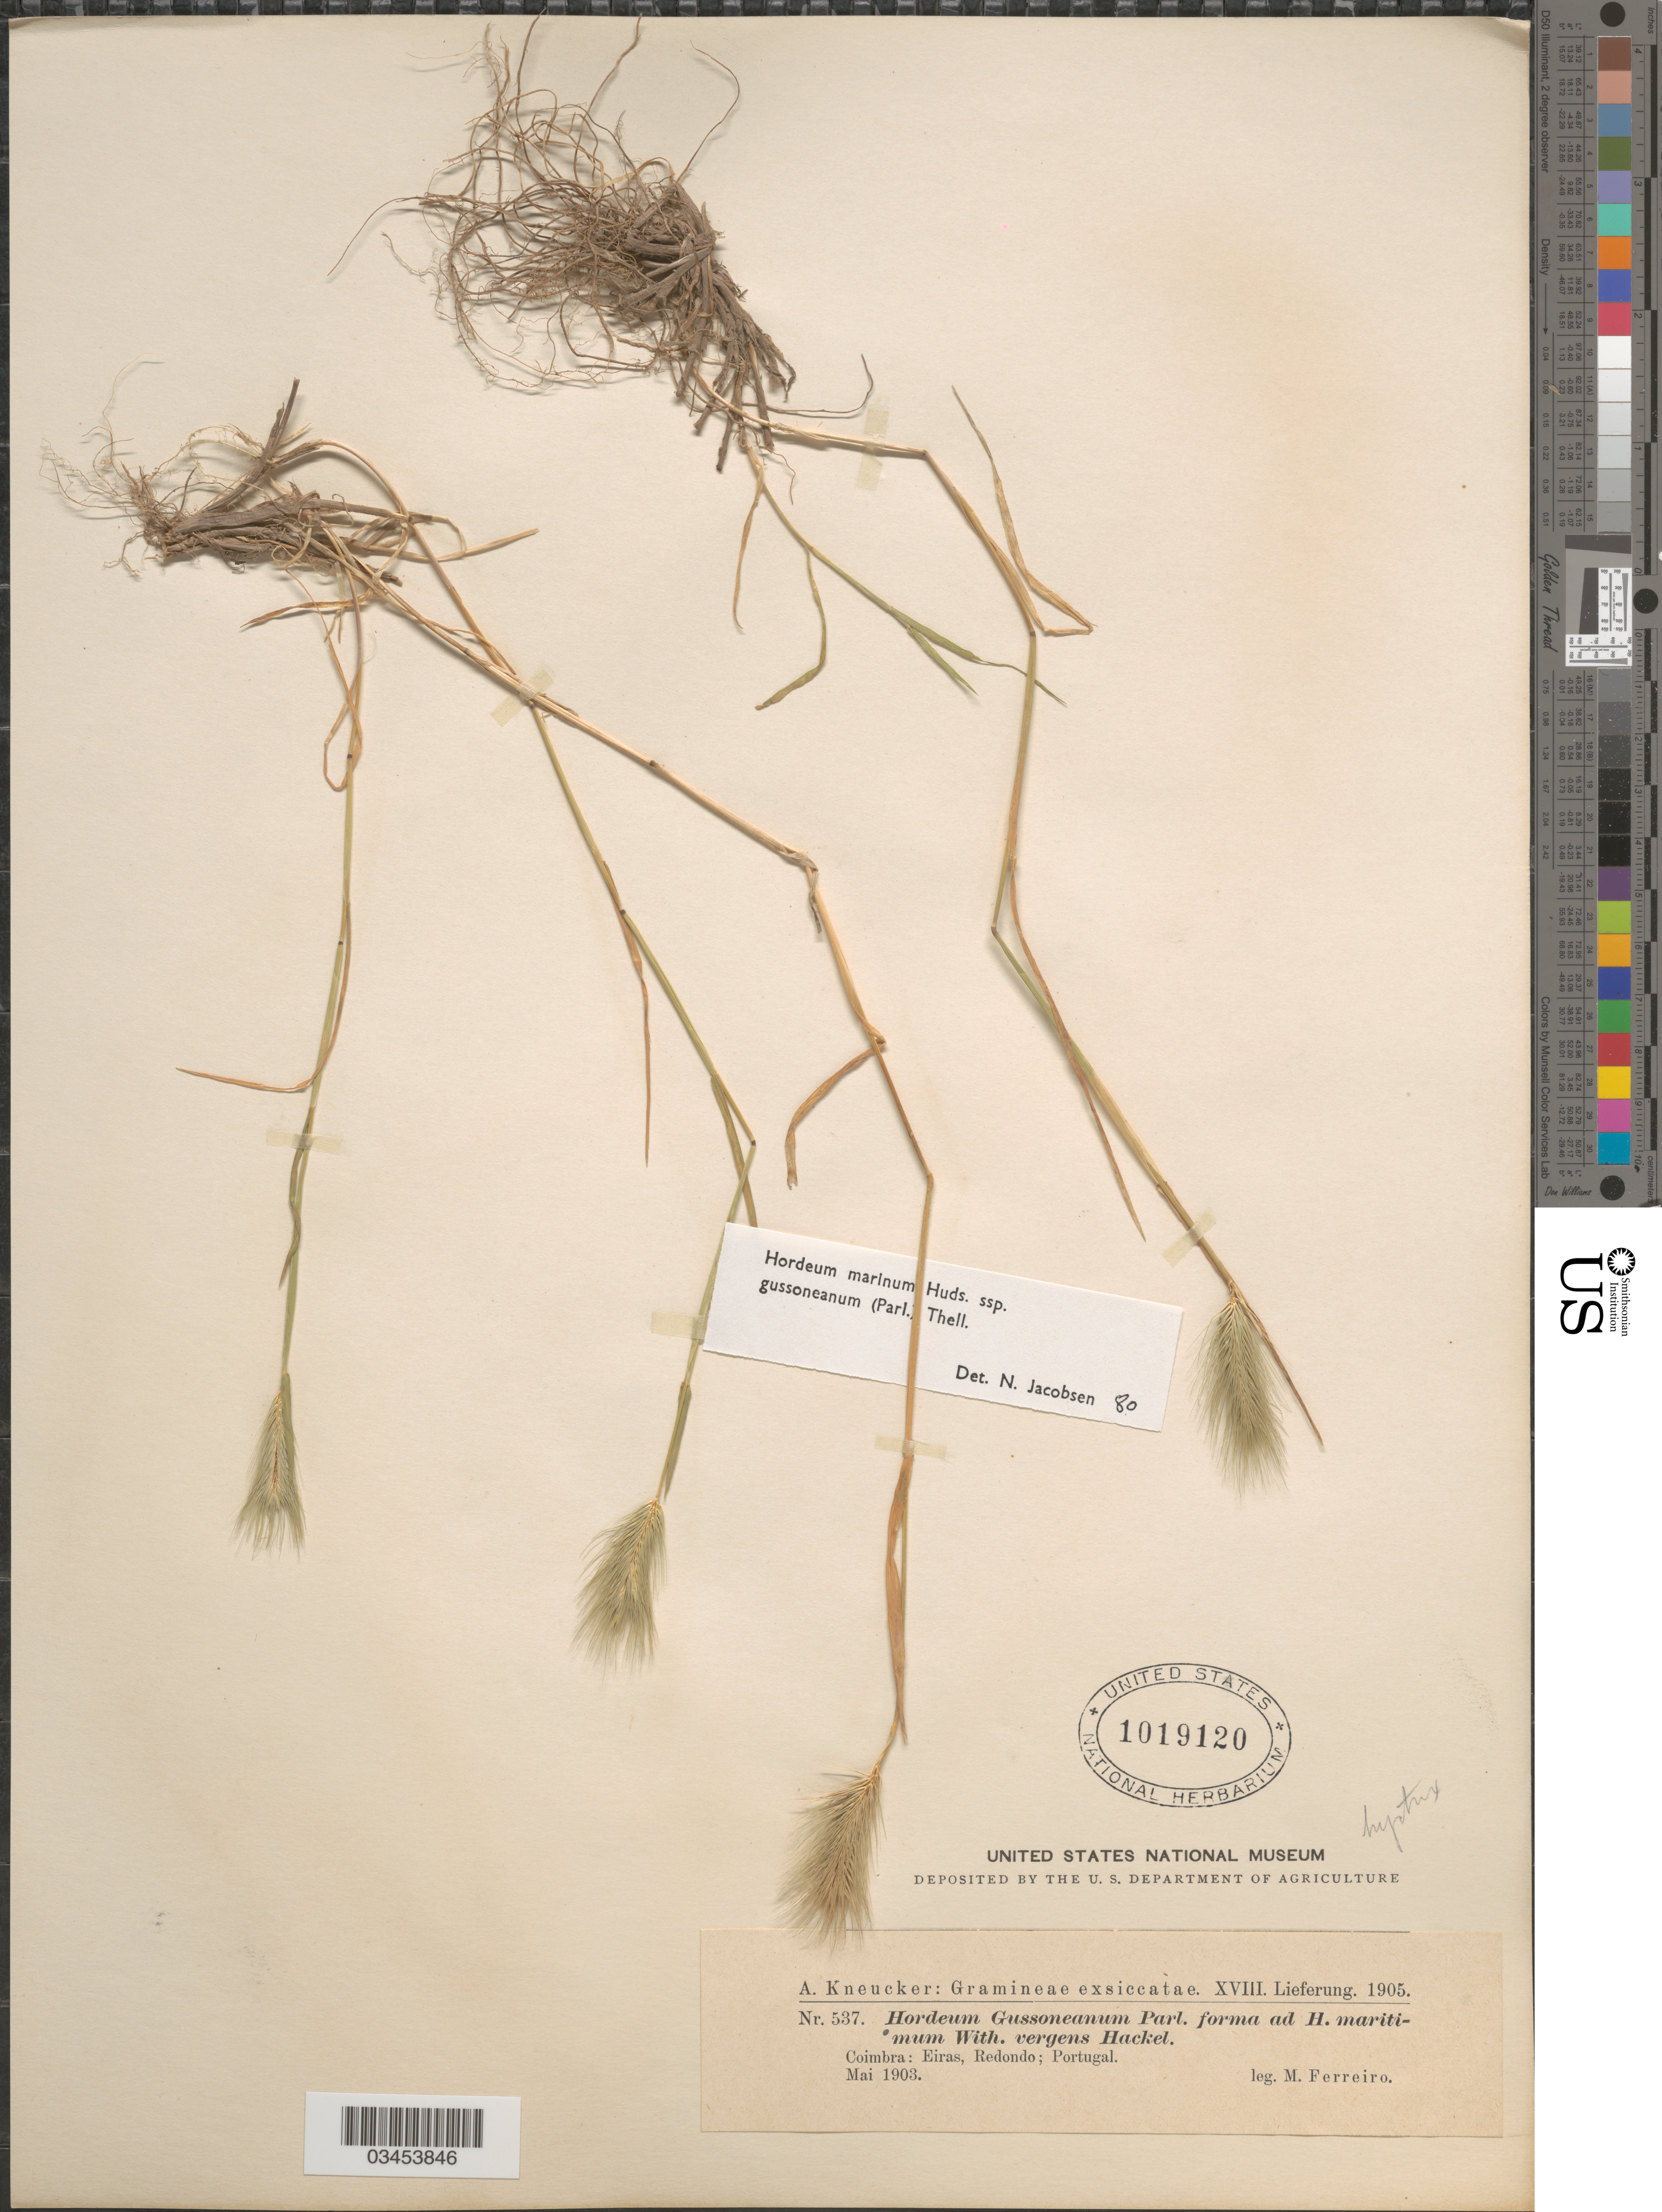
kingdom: Plantae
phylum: Tracheophyta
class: Liliopsida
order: Poales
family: Poaceae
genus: Hordeum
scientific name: Hordeum marinum subsp. gussoneanum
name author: (Parl.) Thell.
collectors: M. Ferreiro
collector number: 537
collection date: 1903-05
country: Portugal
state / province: Coimbra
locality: Eiras, Redondo.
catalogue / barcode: US 1019120